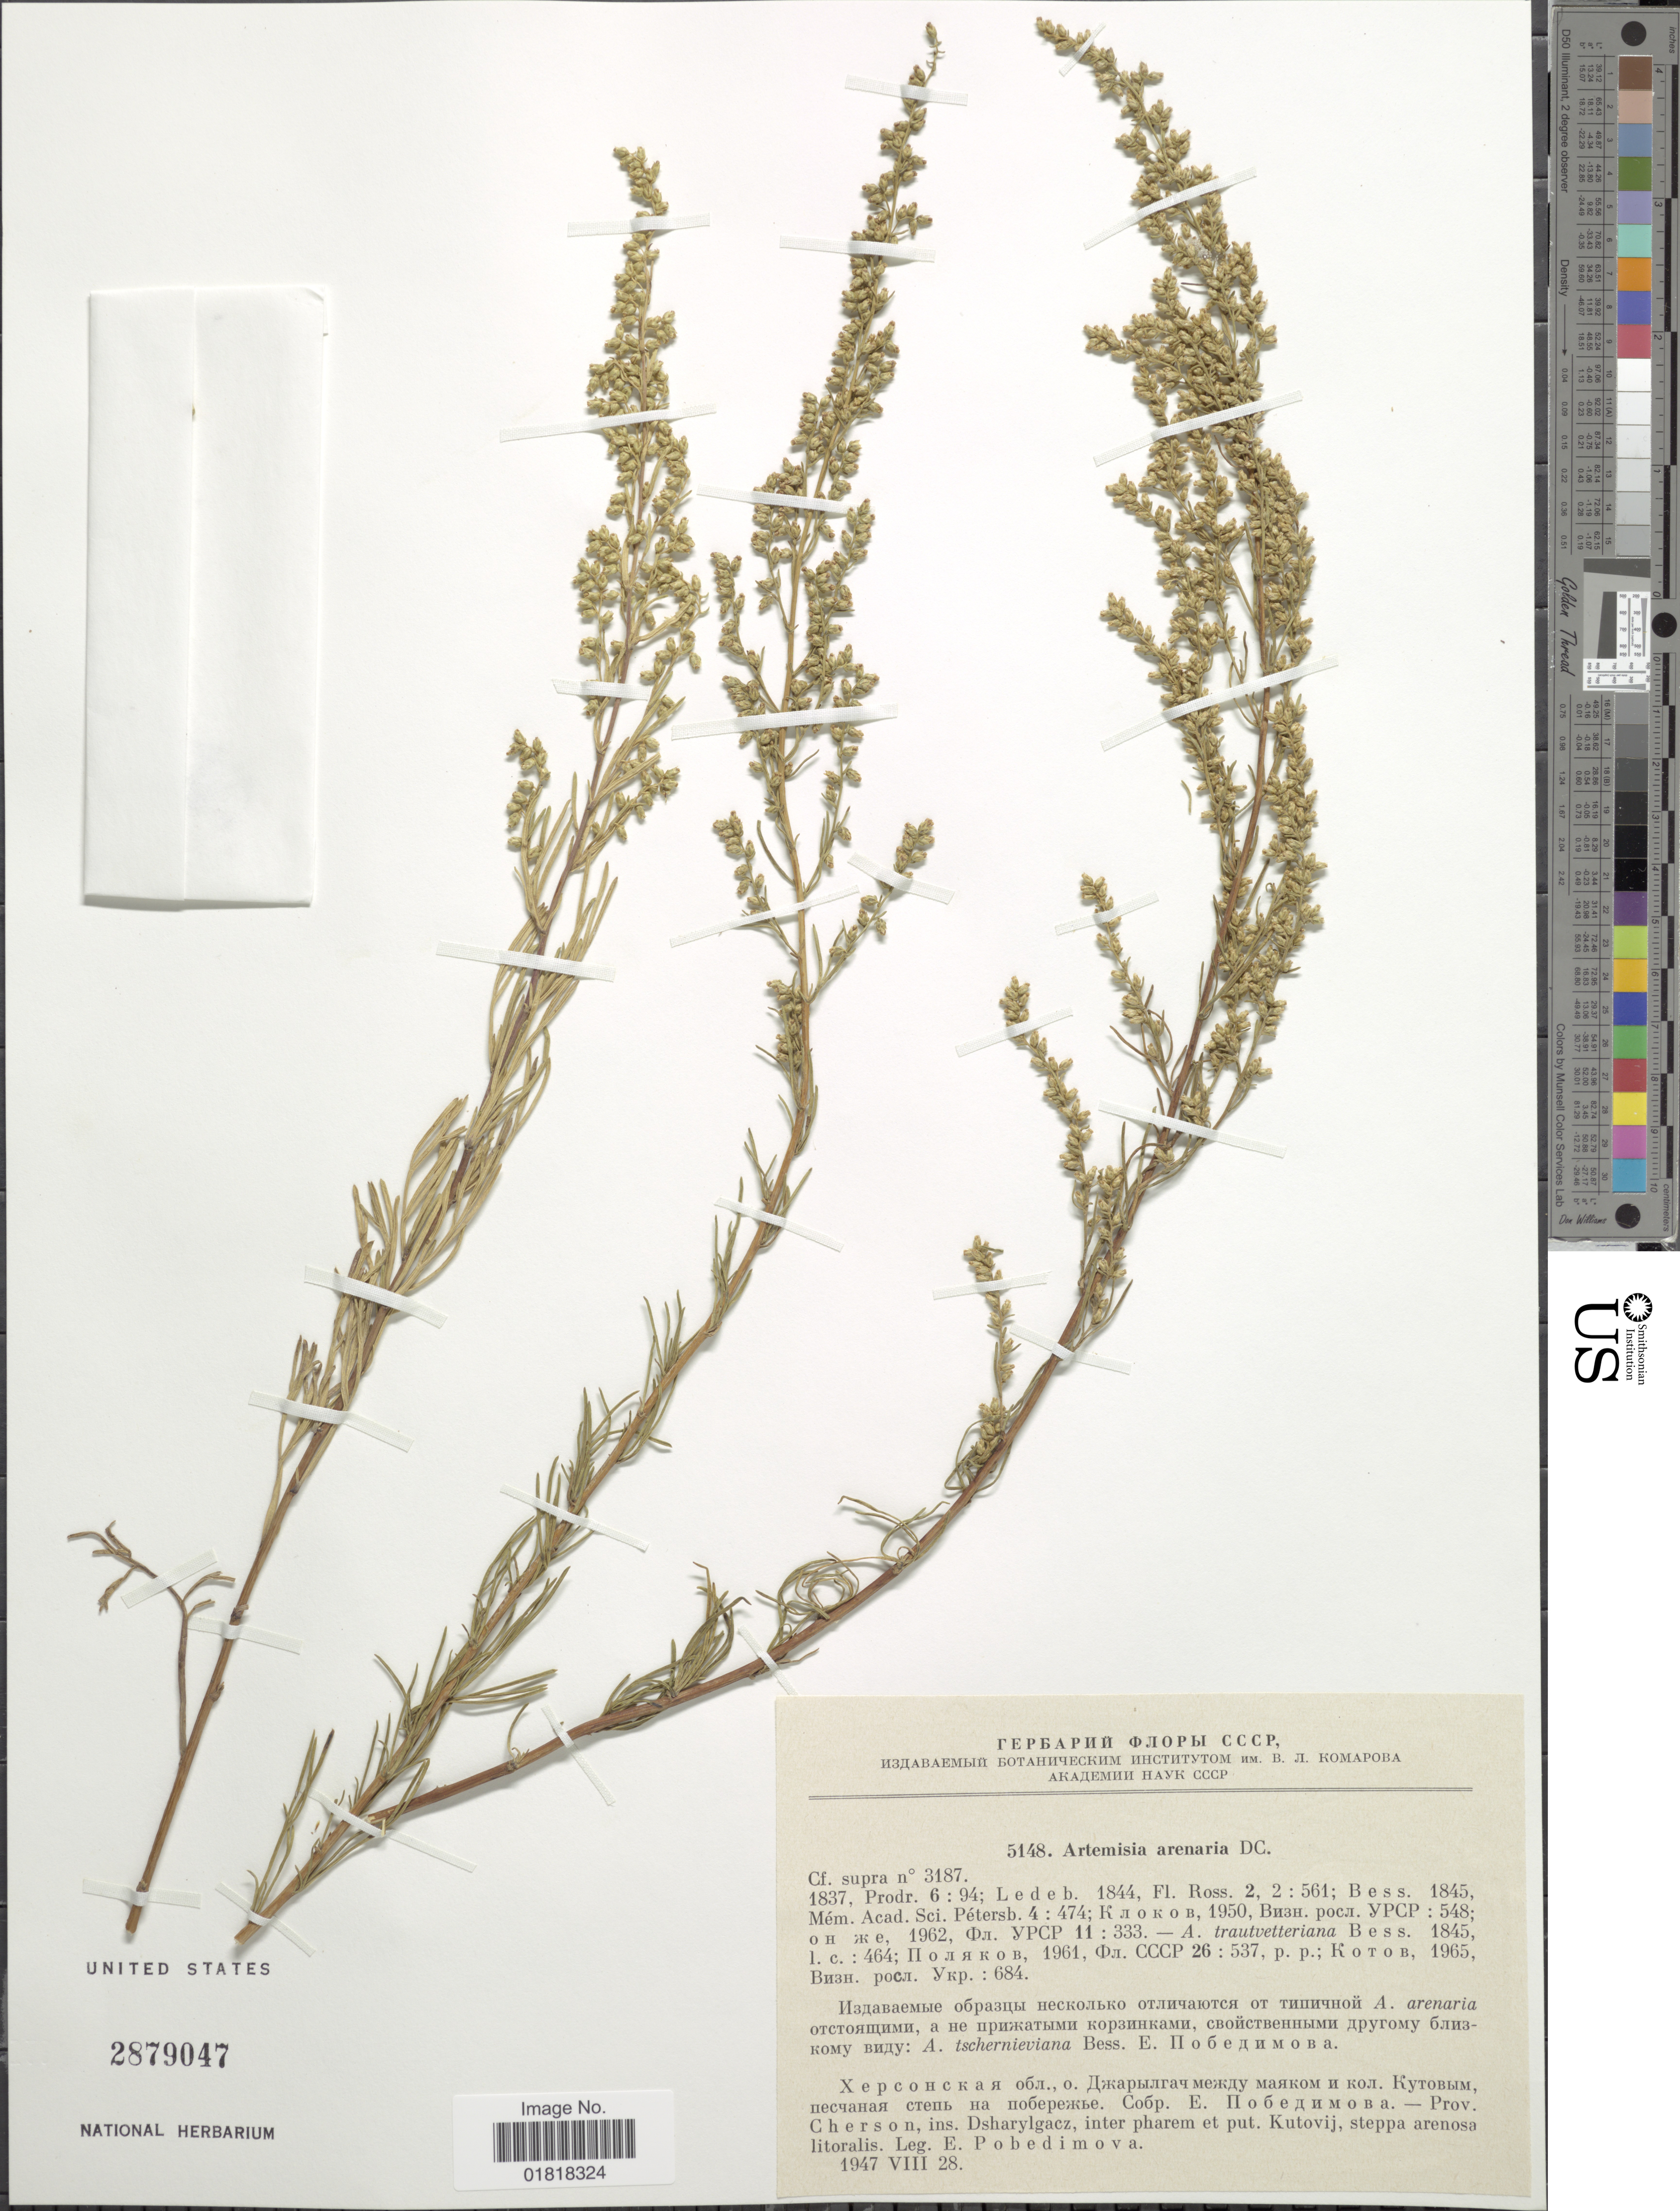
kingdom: Plantae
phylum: Tracheophyta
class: Magnoliopsida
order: Asterales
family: Asteraceae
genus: Artemisia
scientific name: Artemisia arenaria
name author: DC.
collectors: E. Pobedimova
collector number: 5148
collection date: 1947-08-28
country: Ukraine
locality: Prov. Cherson, ins. Dsharylgacz, inter pharem et put. Kutovij, steppa arenosa litoralis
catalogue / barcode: US 2879047